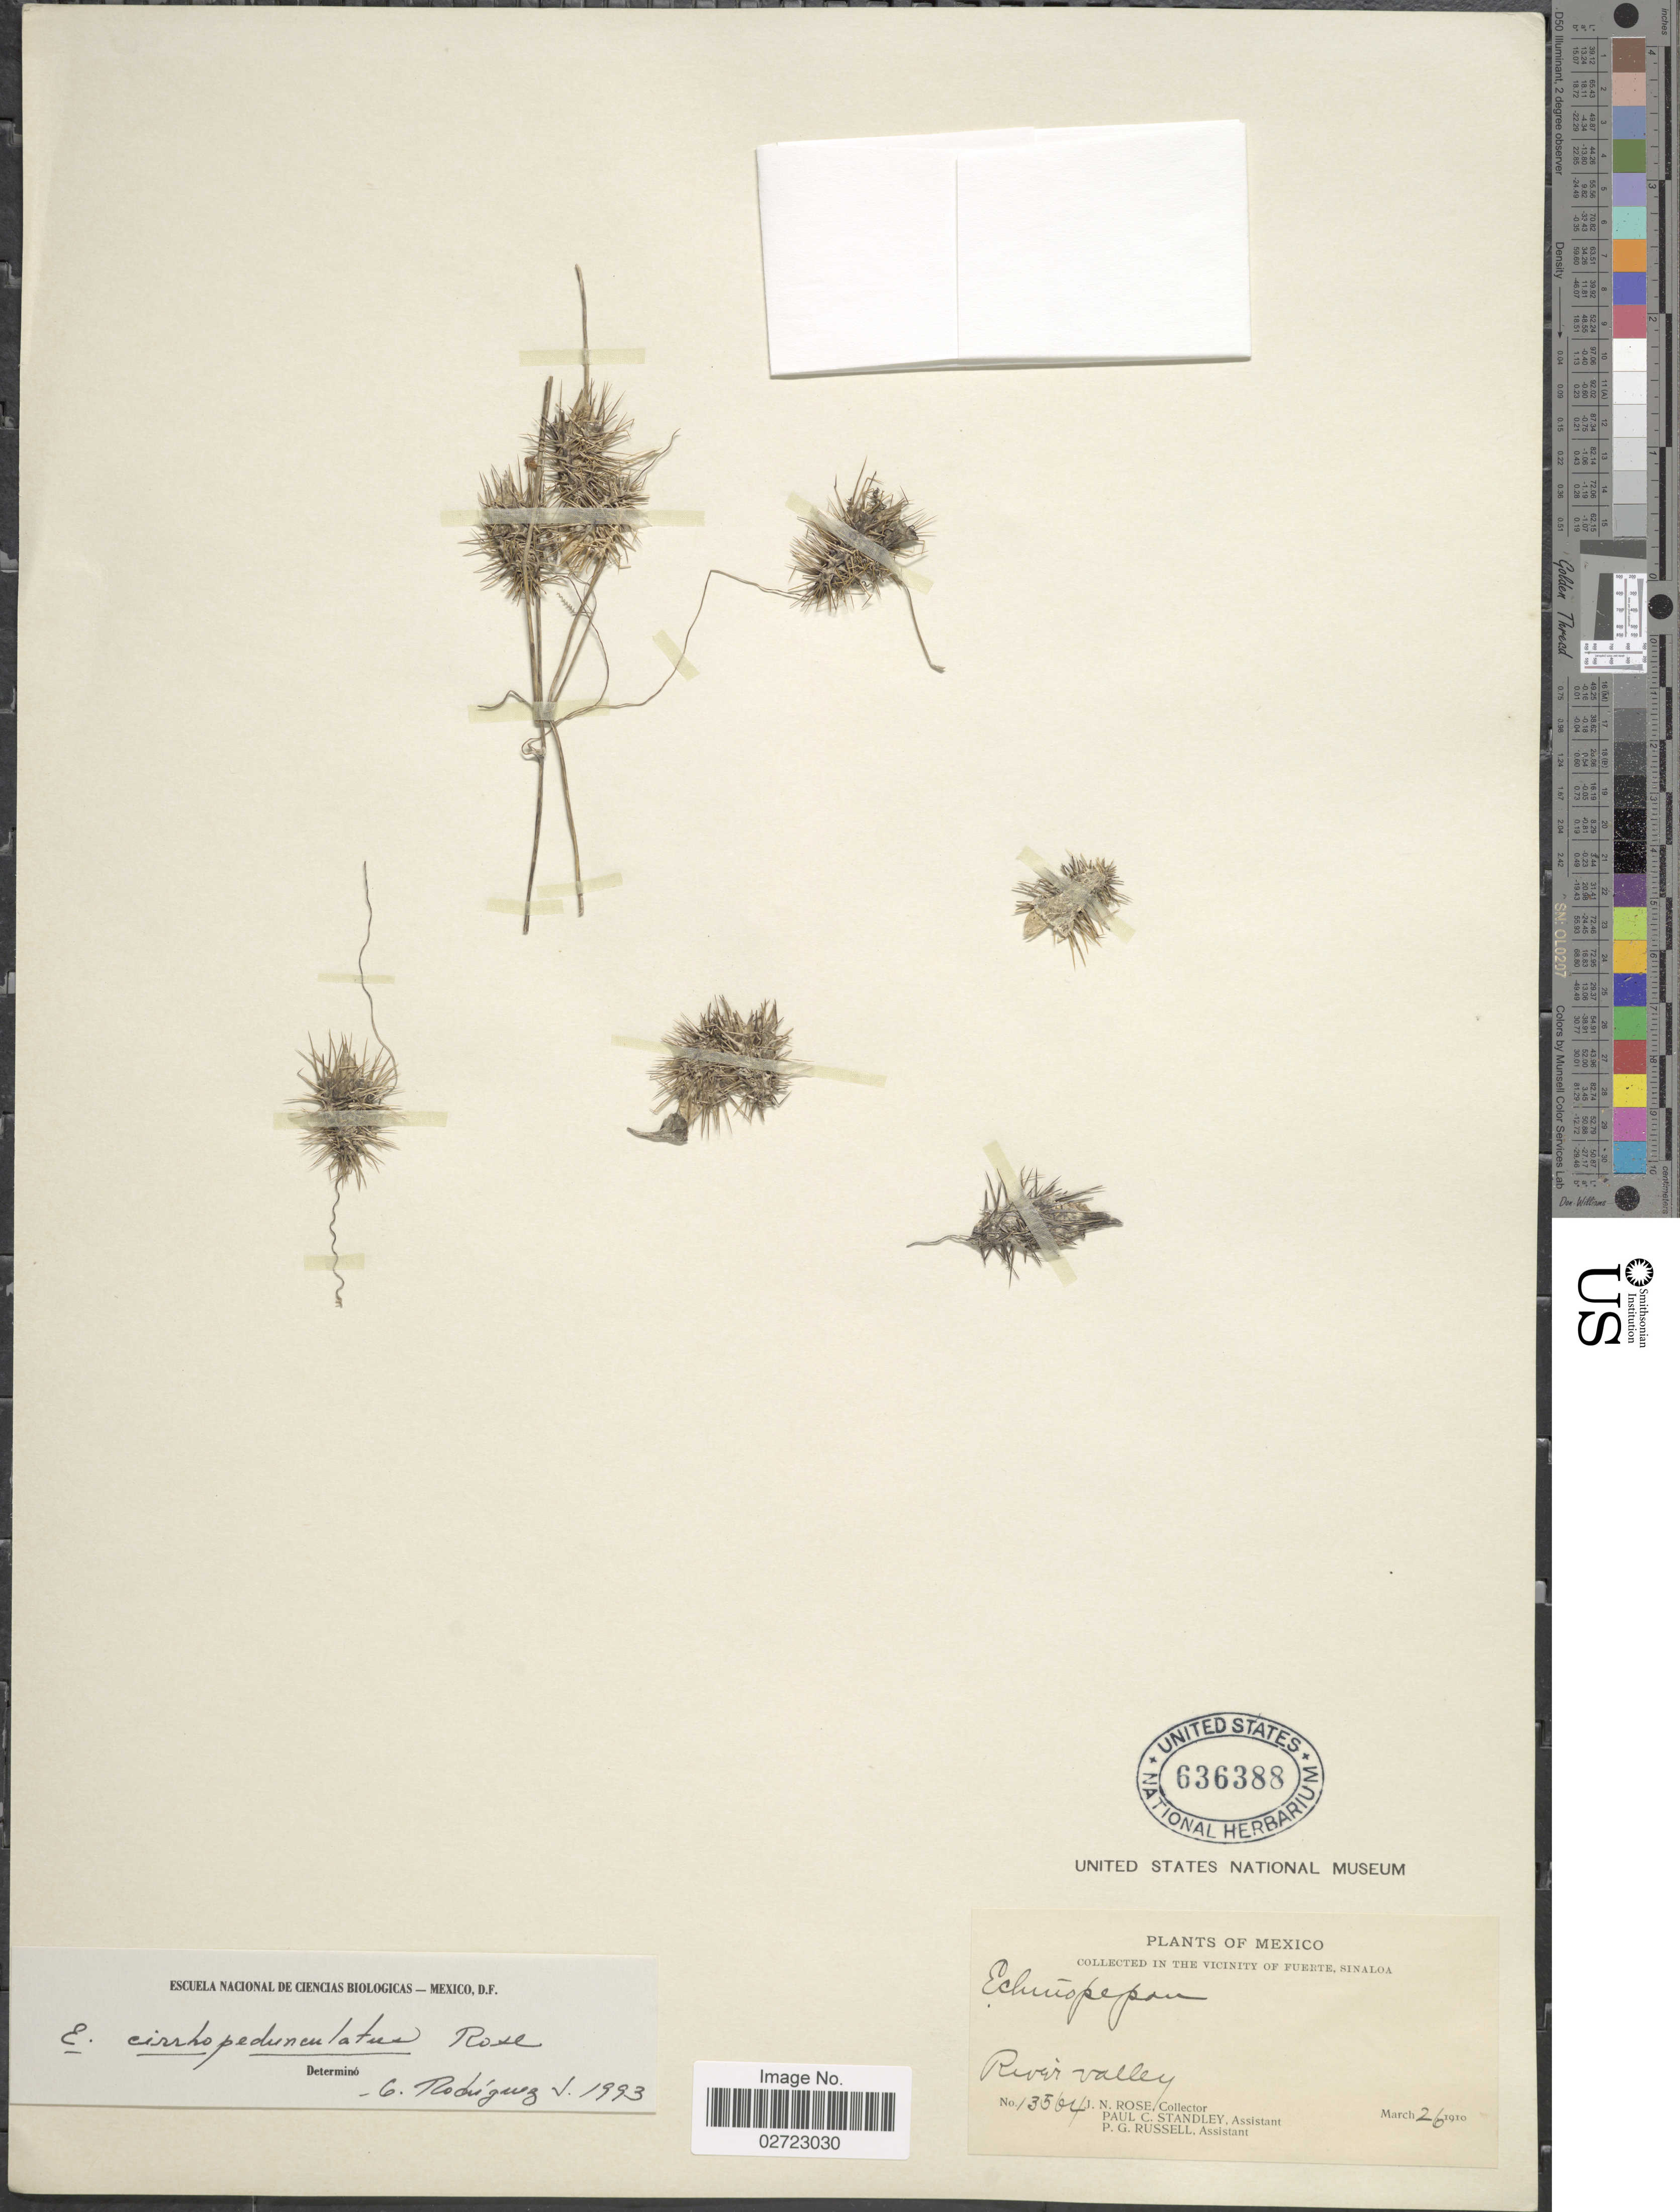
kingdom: Plantae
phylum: Tracheophyta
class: Magnoliopsida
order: Cucurbitales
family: Cucurbitaceae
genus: Echinopepon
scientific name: Echinopepon cirrhopedunculatus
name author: Rose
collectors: J. N. Rose, P. C. Standley & P. G. Russell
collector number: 13564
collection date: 1910-03-26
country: Mexico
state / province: Sinaloa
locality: In the vicinity of Fuerte, River valley.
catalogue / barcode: US 636388